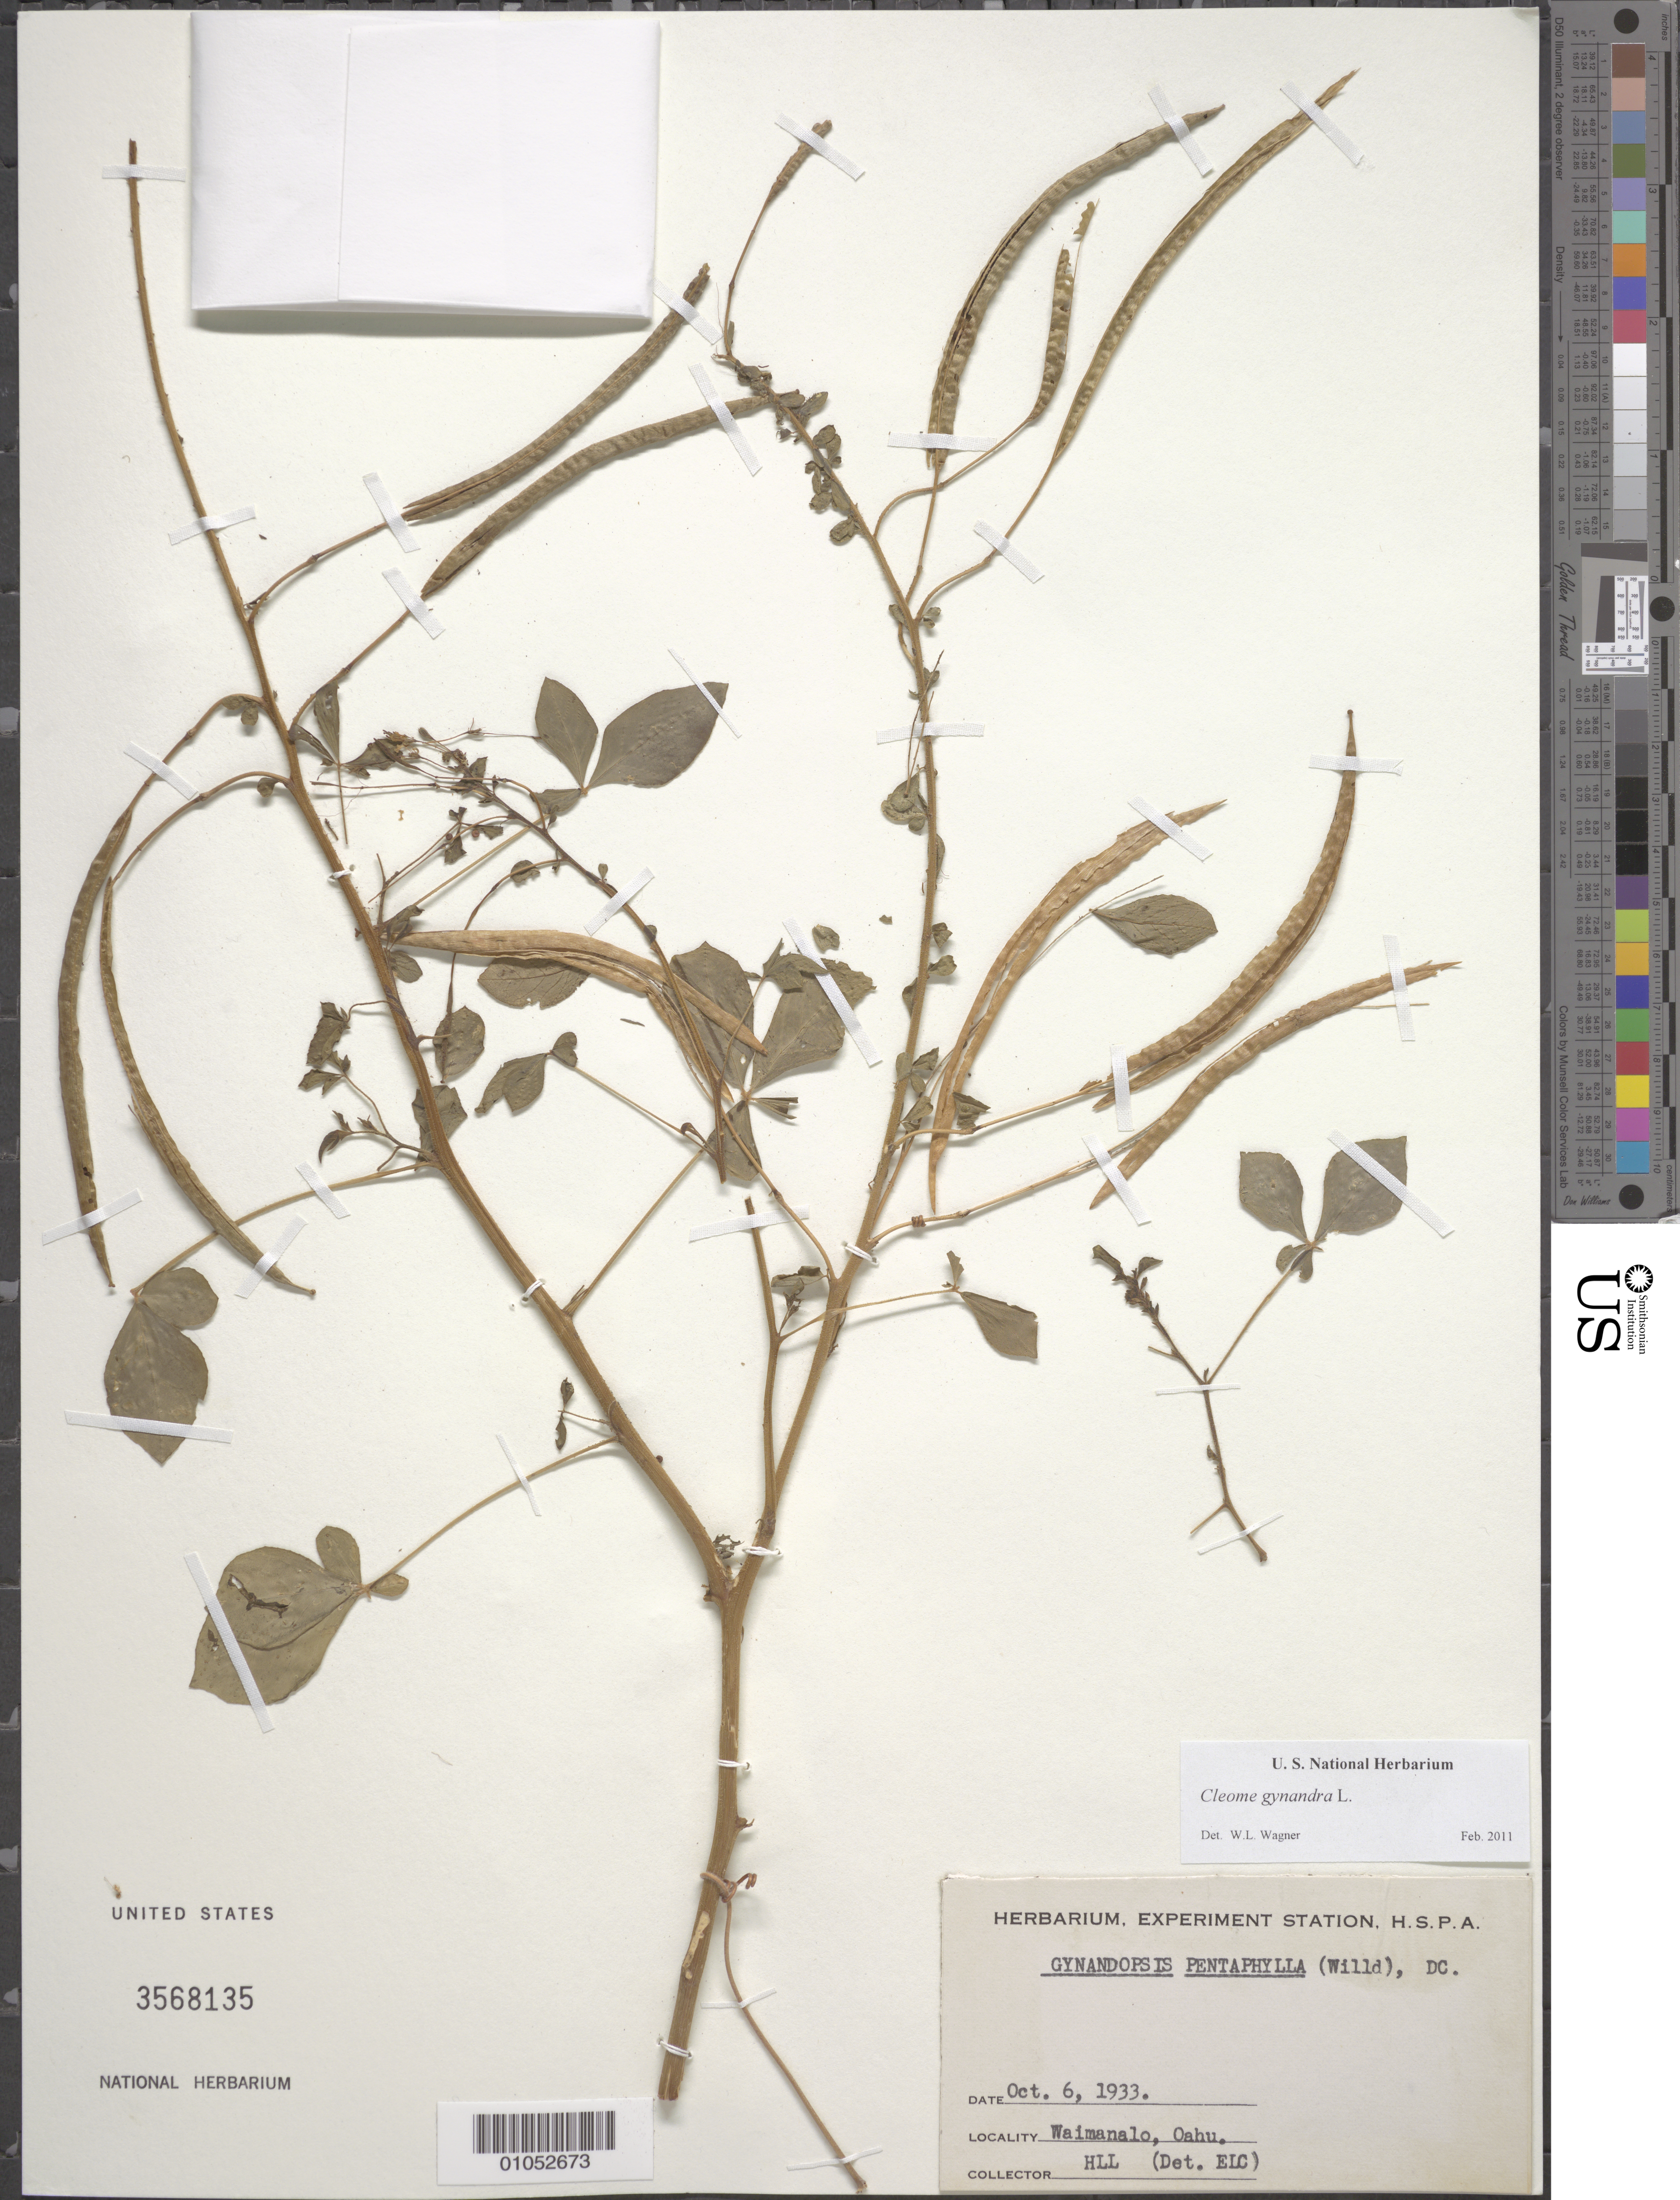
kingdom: Plantae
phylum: Tracheophyta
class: Magnoliopsida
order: Brassicales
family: Cleomaceae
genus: Gynandropsis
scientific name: Gynandropsis gynandra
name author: (L.) Briq.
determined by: Wagner, W. L., (BOT), Smithsonian Institution - National Museum of Natural History (UNITED STATES)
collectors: Hill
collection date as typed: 6 Oct 1933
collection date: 1933-10-06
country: United States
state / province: Hawaii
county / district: Honolulu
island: Oahu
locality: Waimanalo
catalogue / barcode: US 3568135